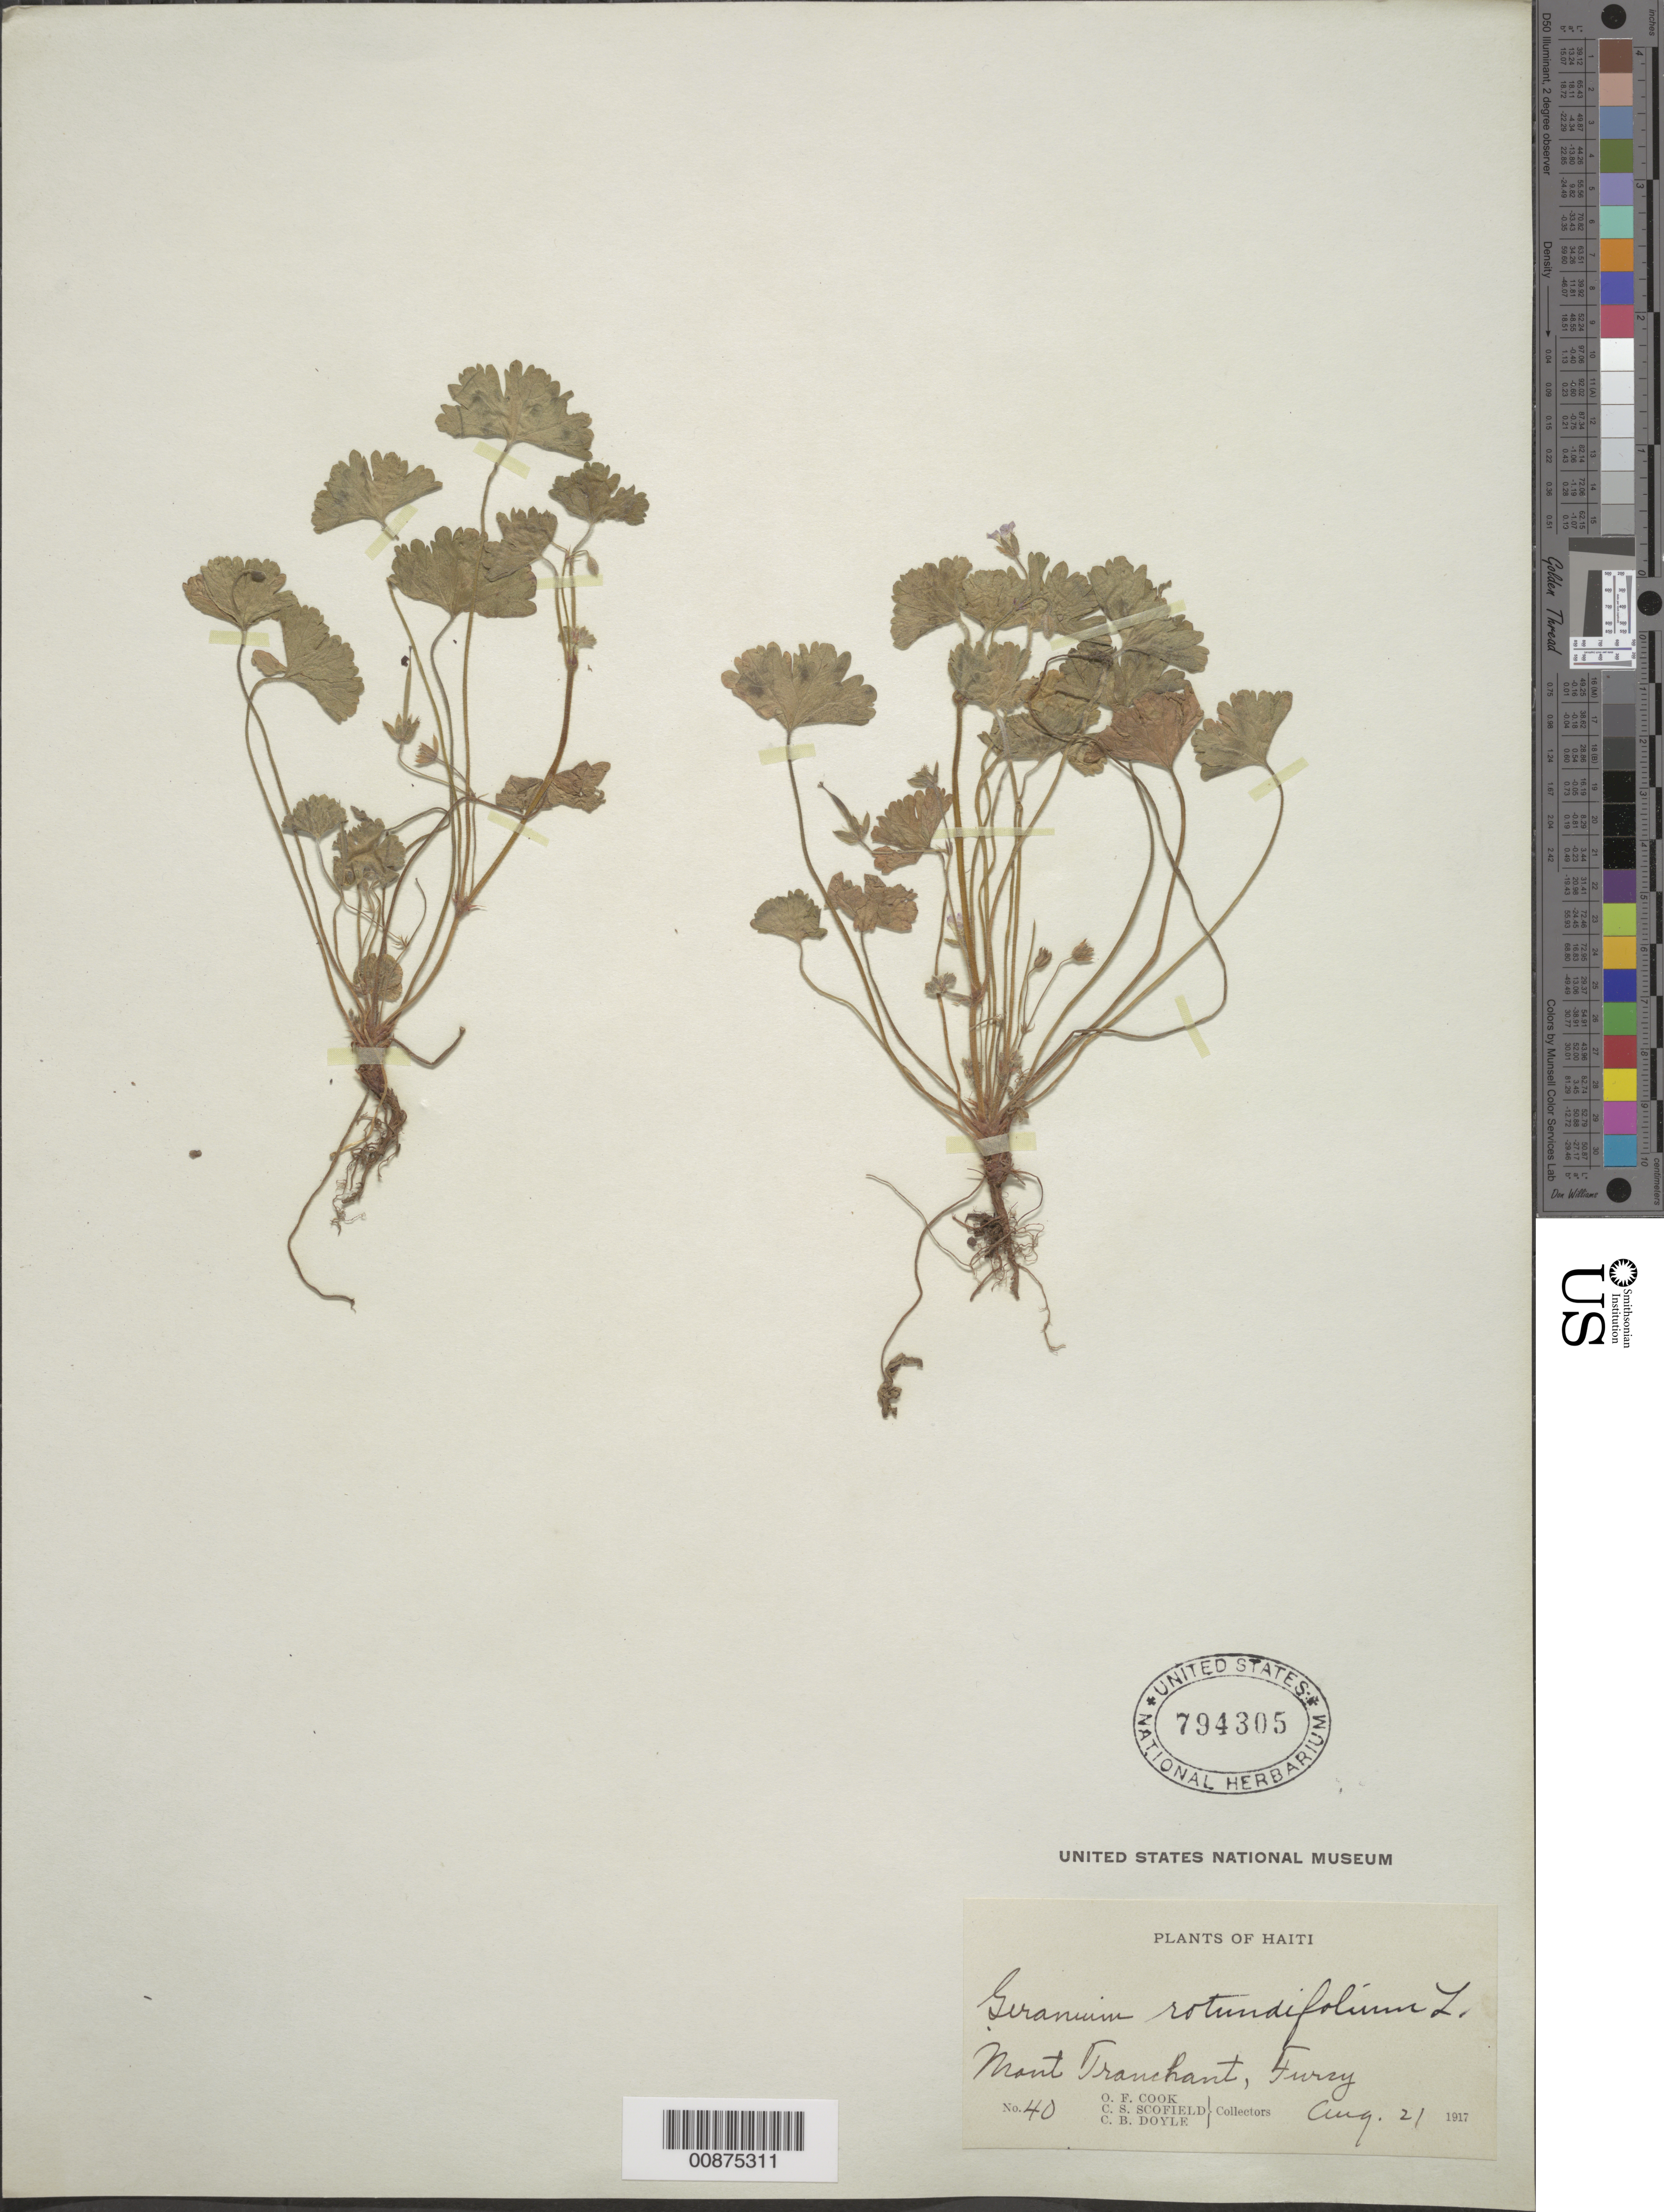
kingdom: Plantae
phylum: Tracheophyta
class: Magnoliopsida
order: Geraniales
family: Geraniaceae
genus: Geranium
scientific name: Geranium rotundifolium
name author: L.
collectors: O. F. Cook, C. Scofield & C. Doyle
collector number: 40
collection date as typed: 21 Aug 1917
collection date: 1917-08-21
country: Haiti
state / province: Óuest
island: Hispaniola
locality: Mont Tranchant, Furcy.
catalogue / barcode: US 794305